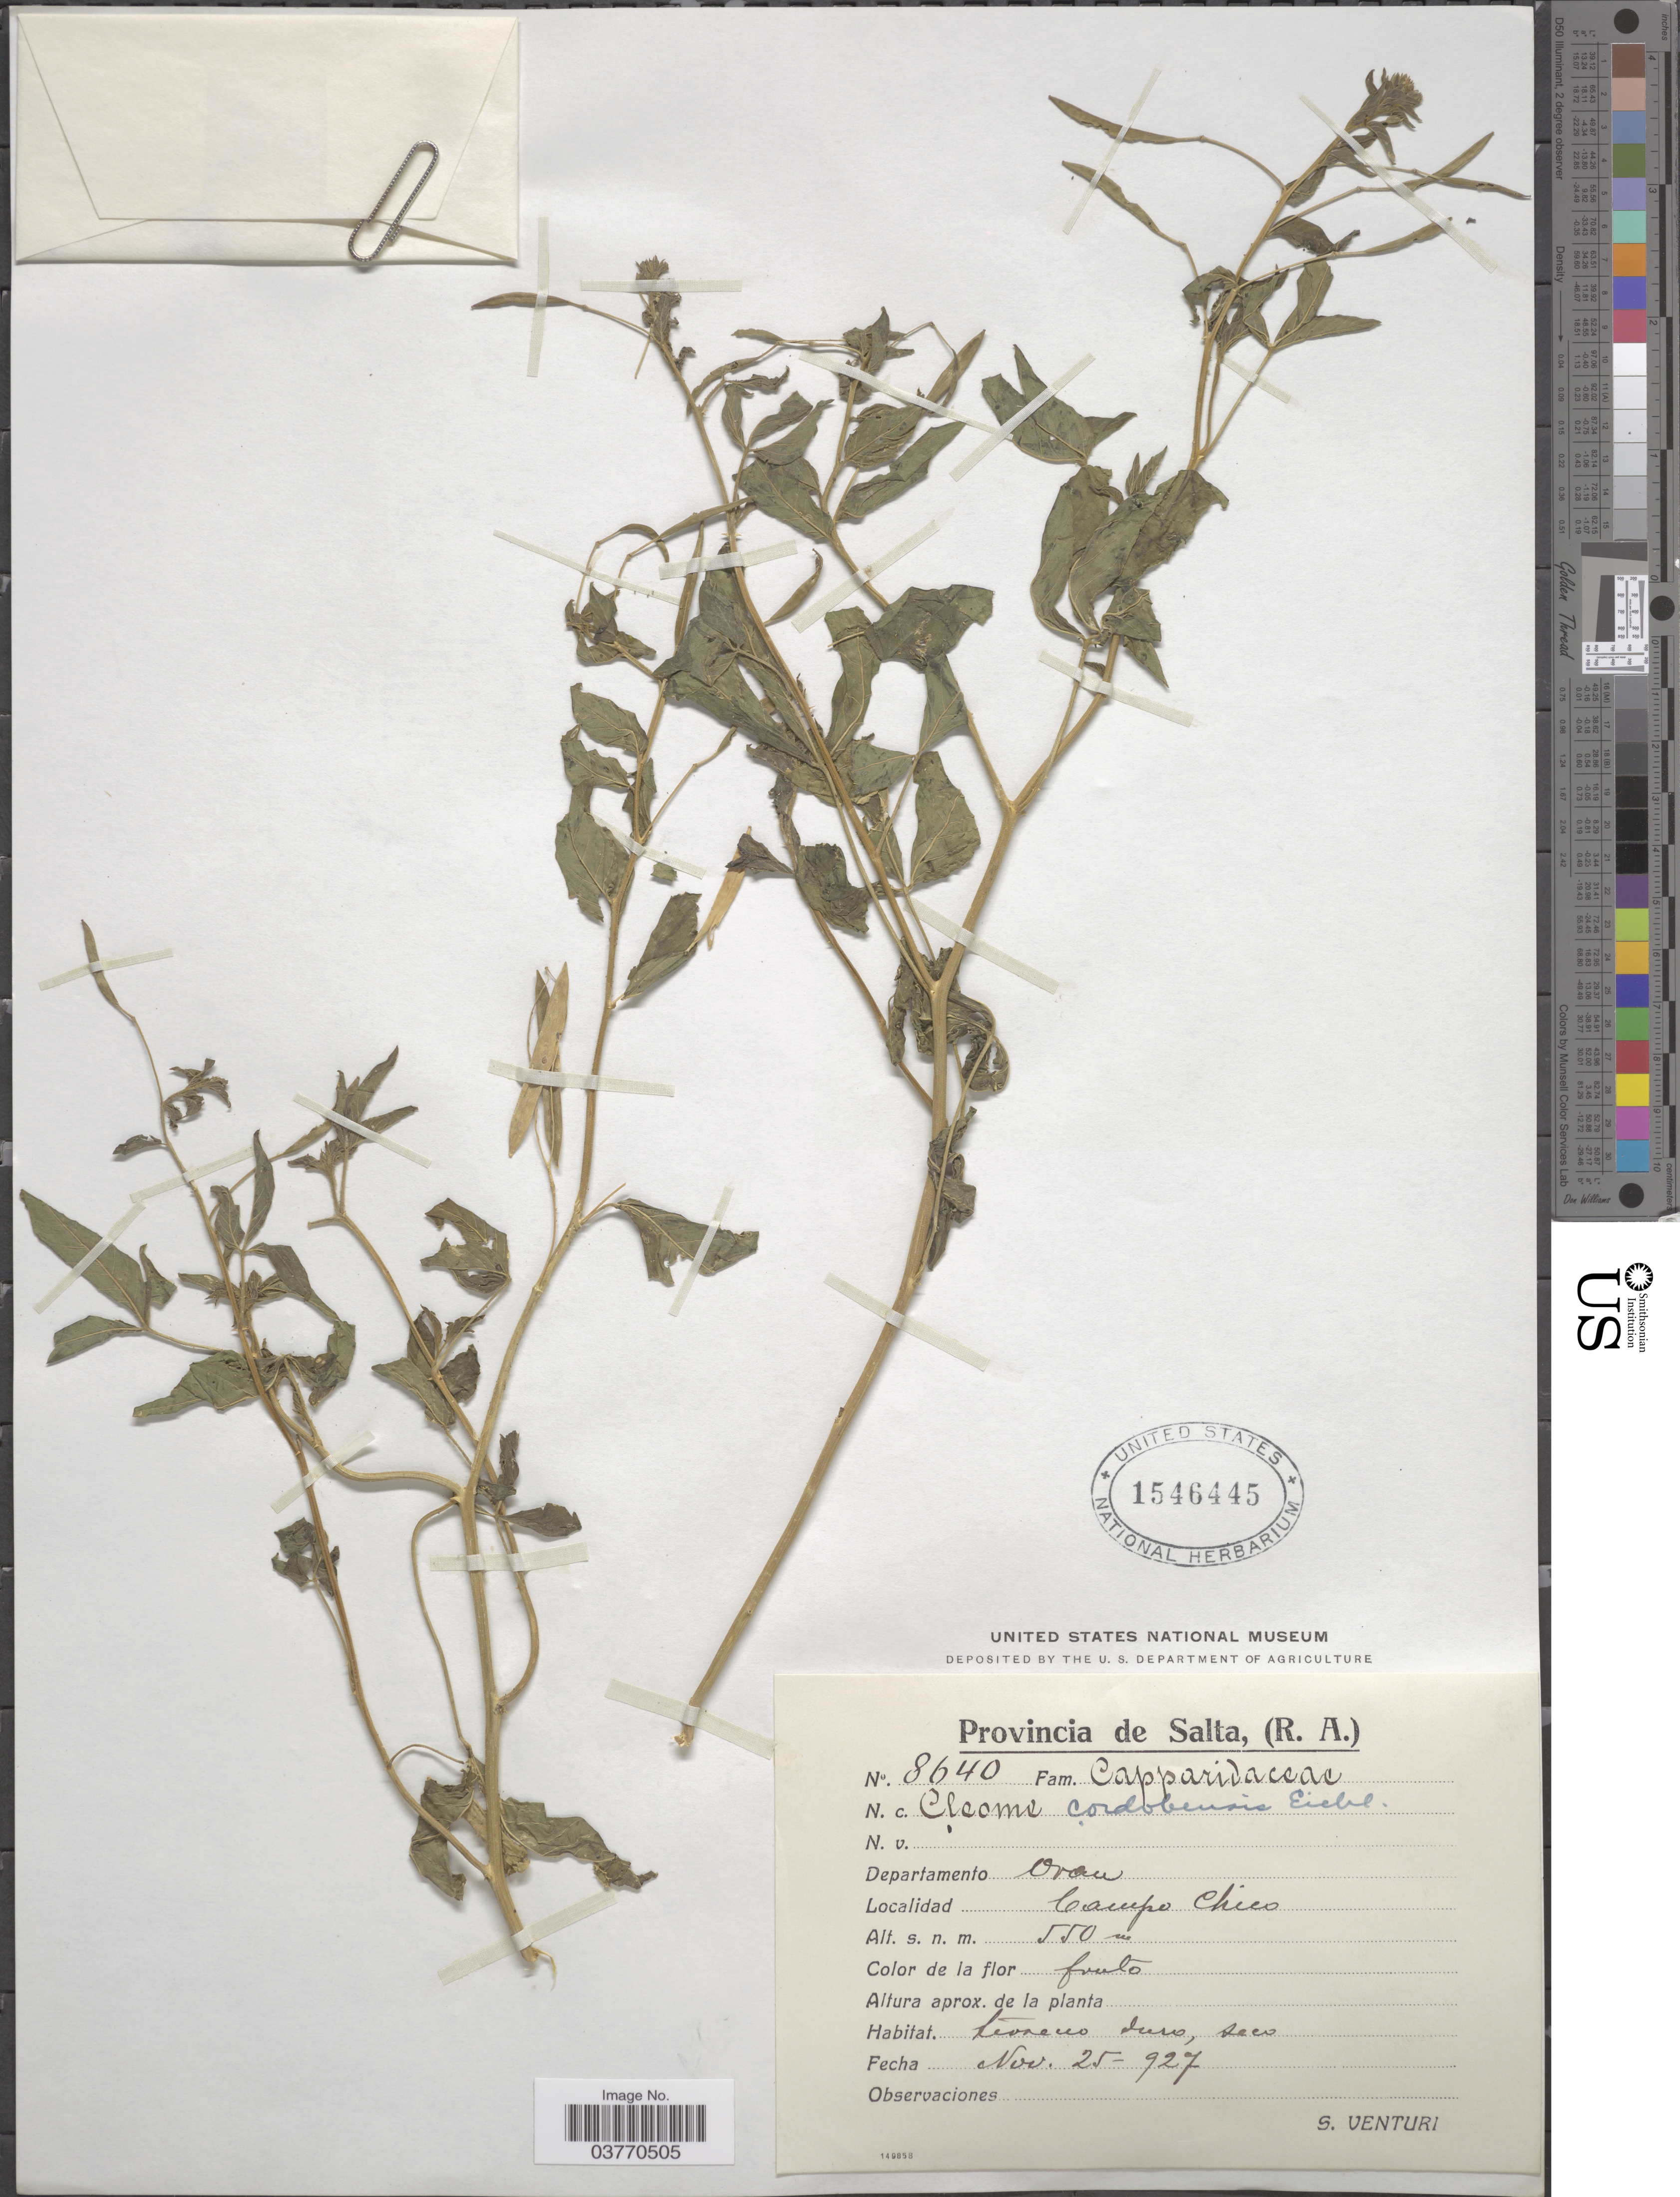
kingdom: Plantae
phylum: Tracheophyta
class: Magnoliopsida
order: Brassicales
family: Cleomaceae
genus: Tarenaya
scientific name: Tarenaya cordobensis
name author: (Eichler ex Griseb.) Arana & Oggero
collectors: S. Venturi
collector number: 8640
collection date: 1927-11-25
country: Argentina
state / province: Salta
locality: Departamento Oran. Camp Chico.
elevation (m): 550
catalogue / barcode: US 1546445